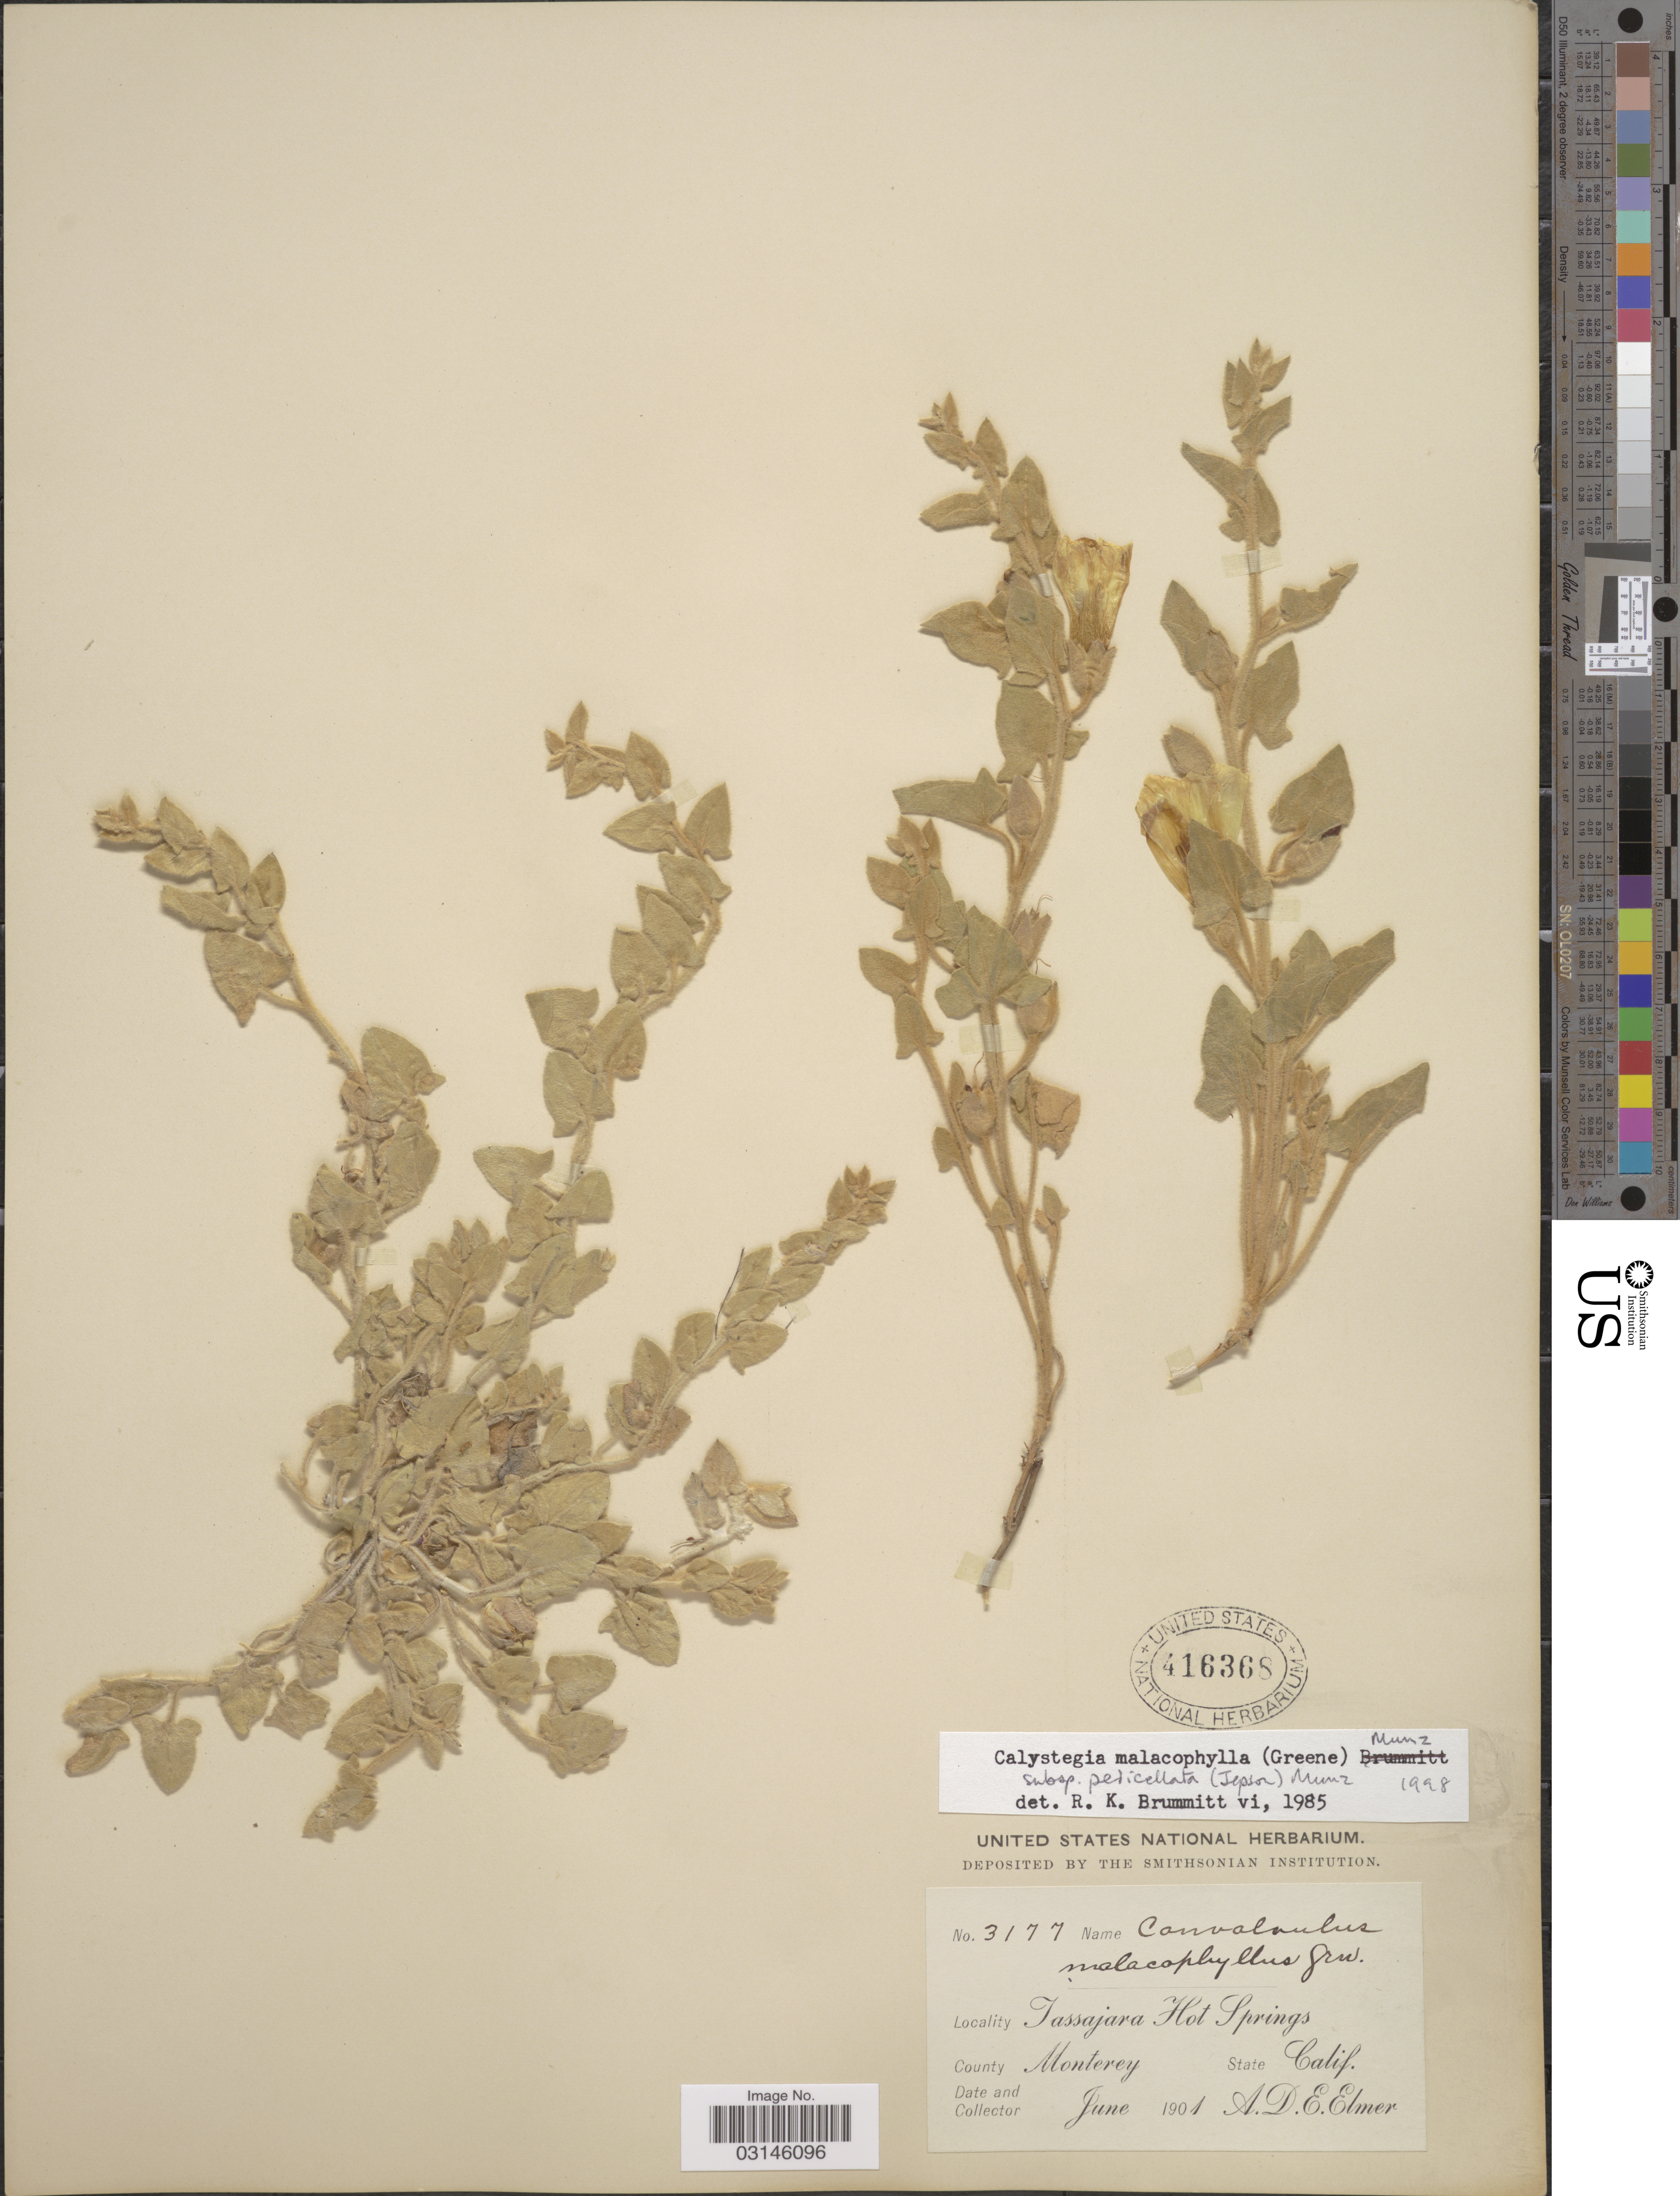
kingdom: Plantae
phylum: Tracheophyta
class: Magnoliopsida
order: Solanales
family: Convolvulaceae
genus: Calystegia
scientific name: Calystegia malacophylla subsp. pedicellata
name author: (Jeps.) Munz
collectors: A. D. E. Elmer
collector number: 3177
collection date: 1901-06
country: United States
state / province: California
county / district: Monterey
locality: Tassajara Hot Springs. County Monterey.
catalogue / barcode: US 416368